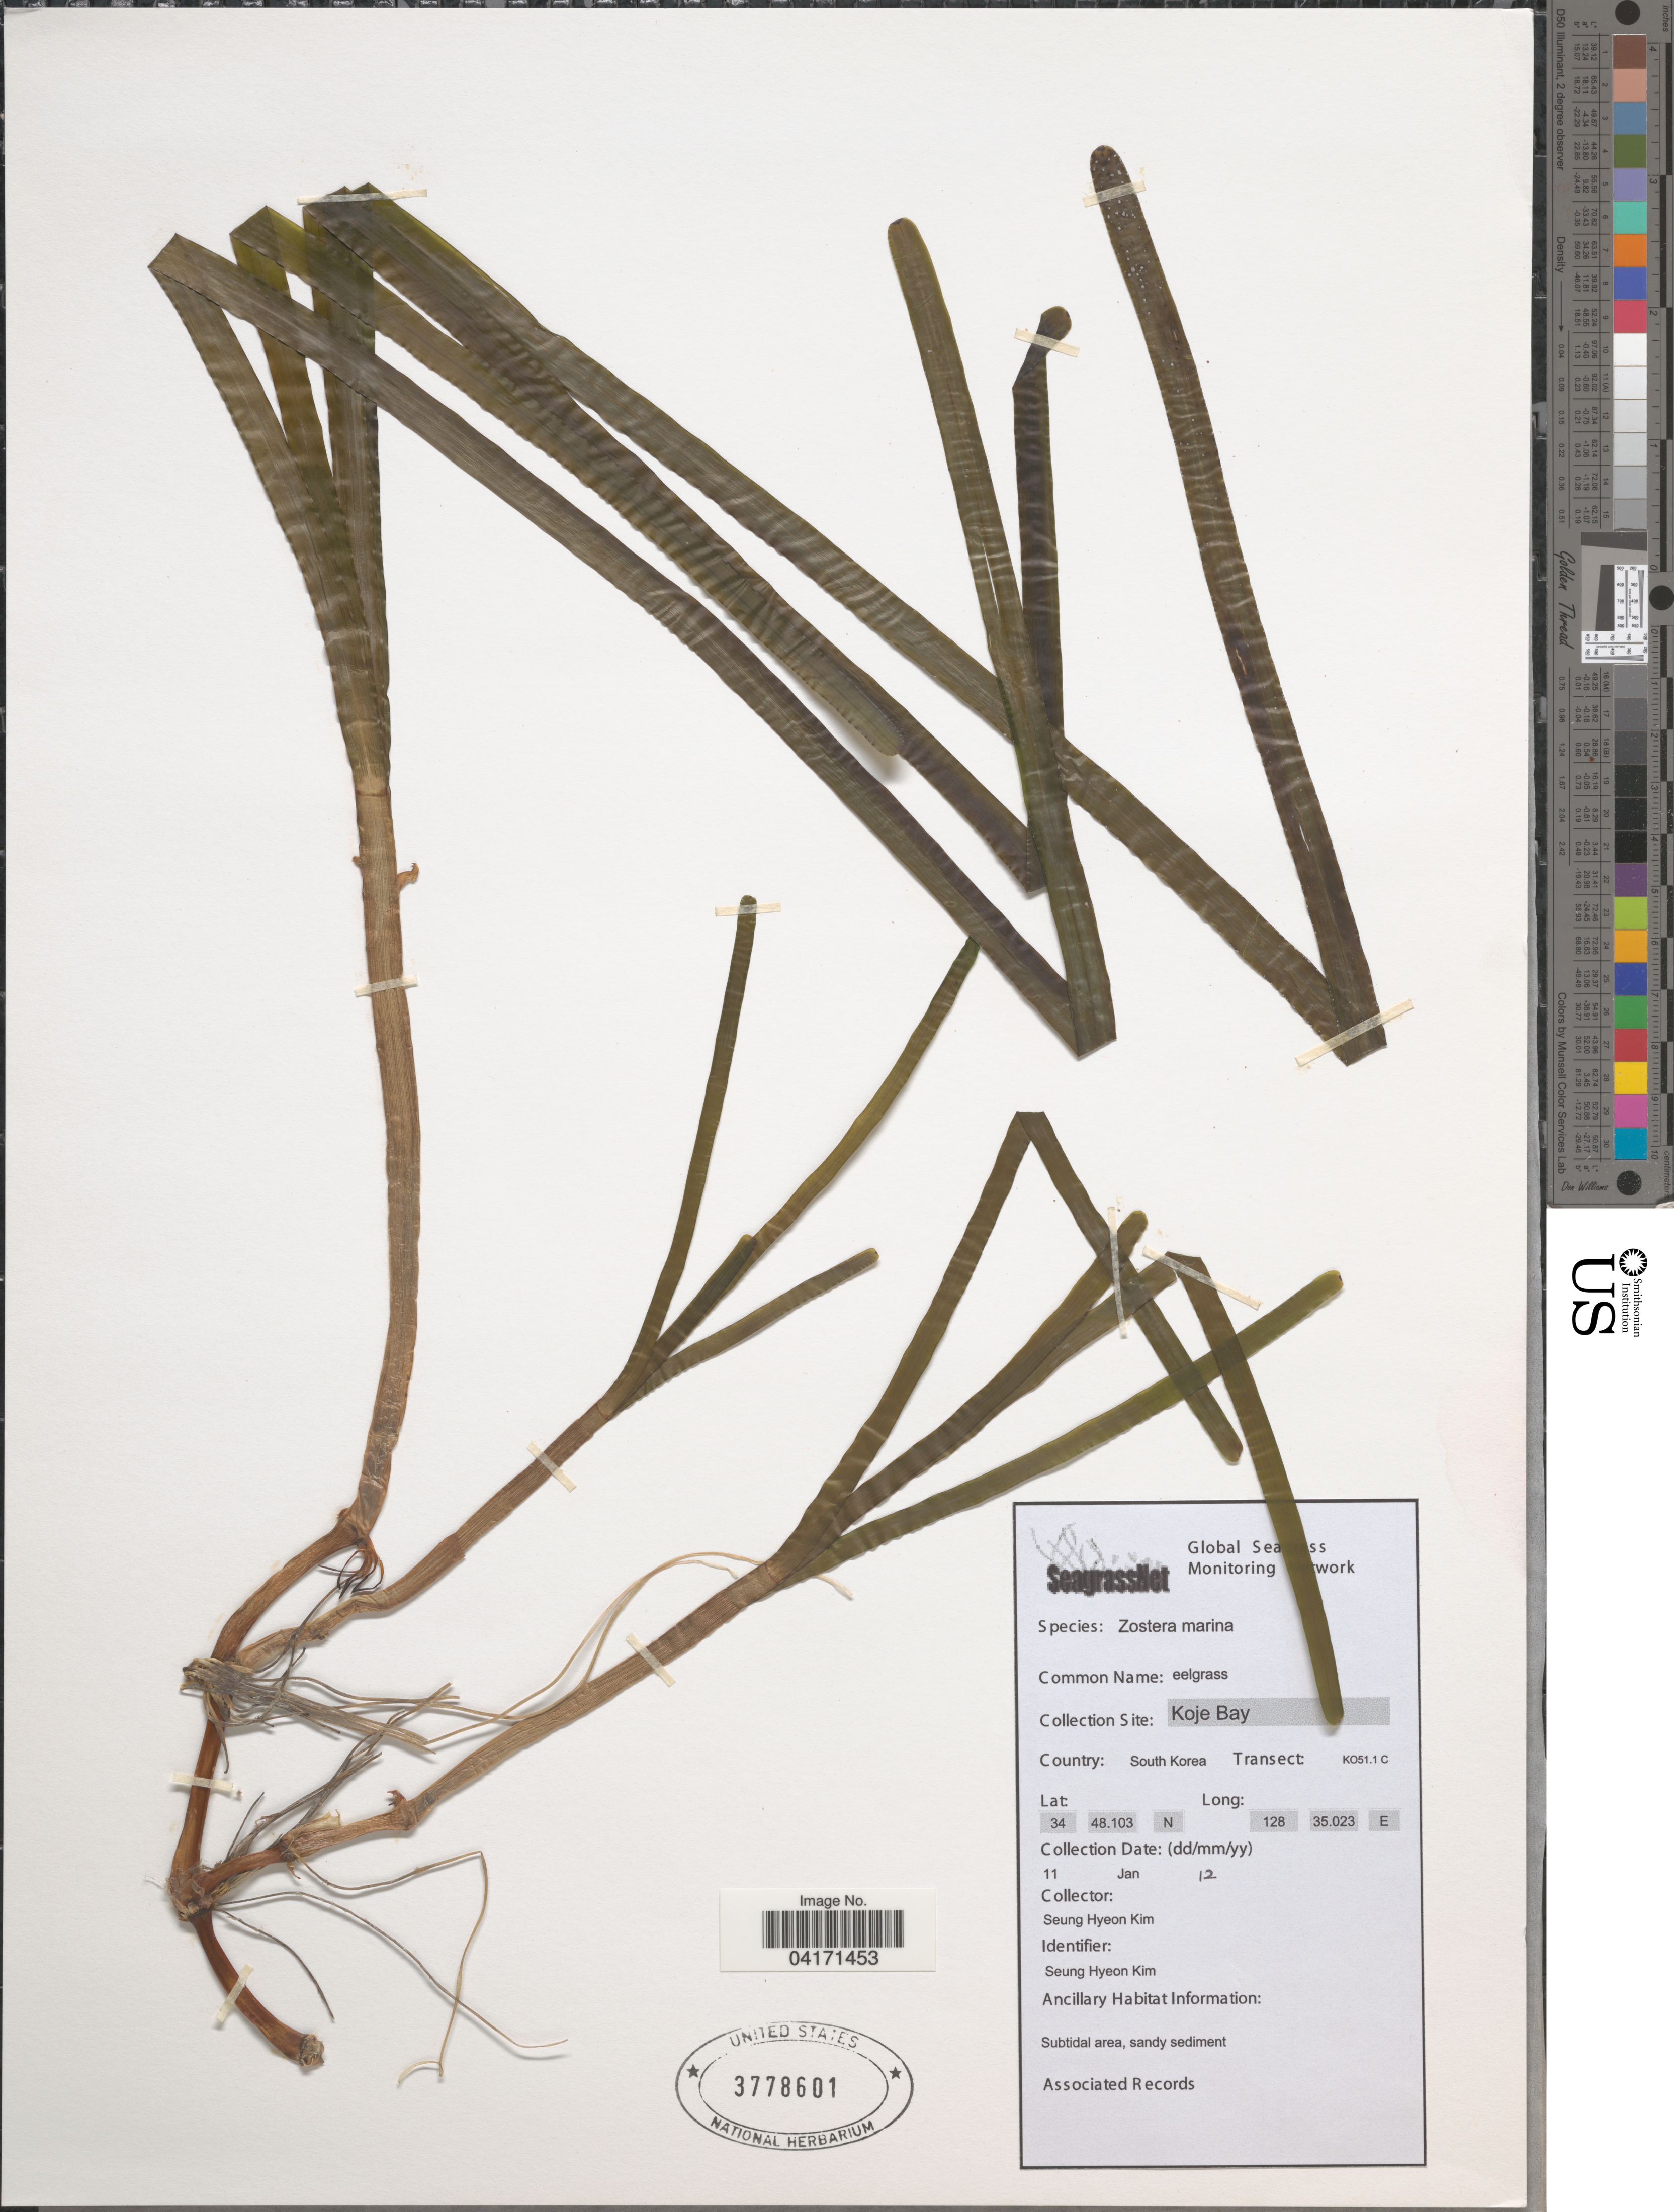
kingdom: Plantae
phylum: Tracheophyta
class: Liliopsida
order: Alismatales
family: Zosteraceae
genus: Zostera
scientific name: Zostera marina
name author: L.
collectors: S. Kim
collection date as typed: Transcribed d/m/y: 11/1/12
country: South Korea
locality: Koje Bay. Transect: KO51.1 C.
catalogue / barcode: US 3778601